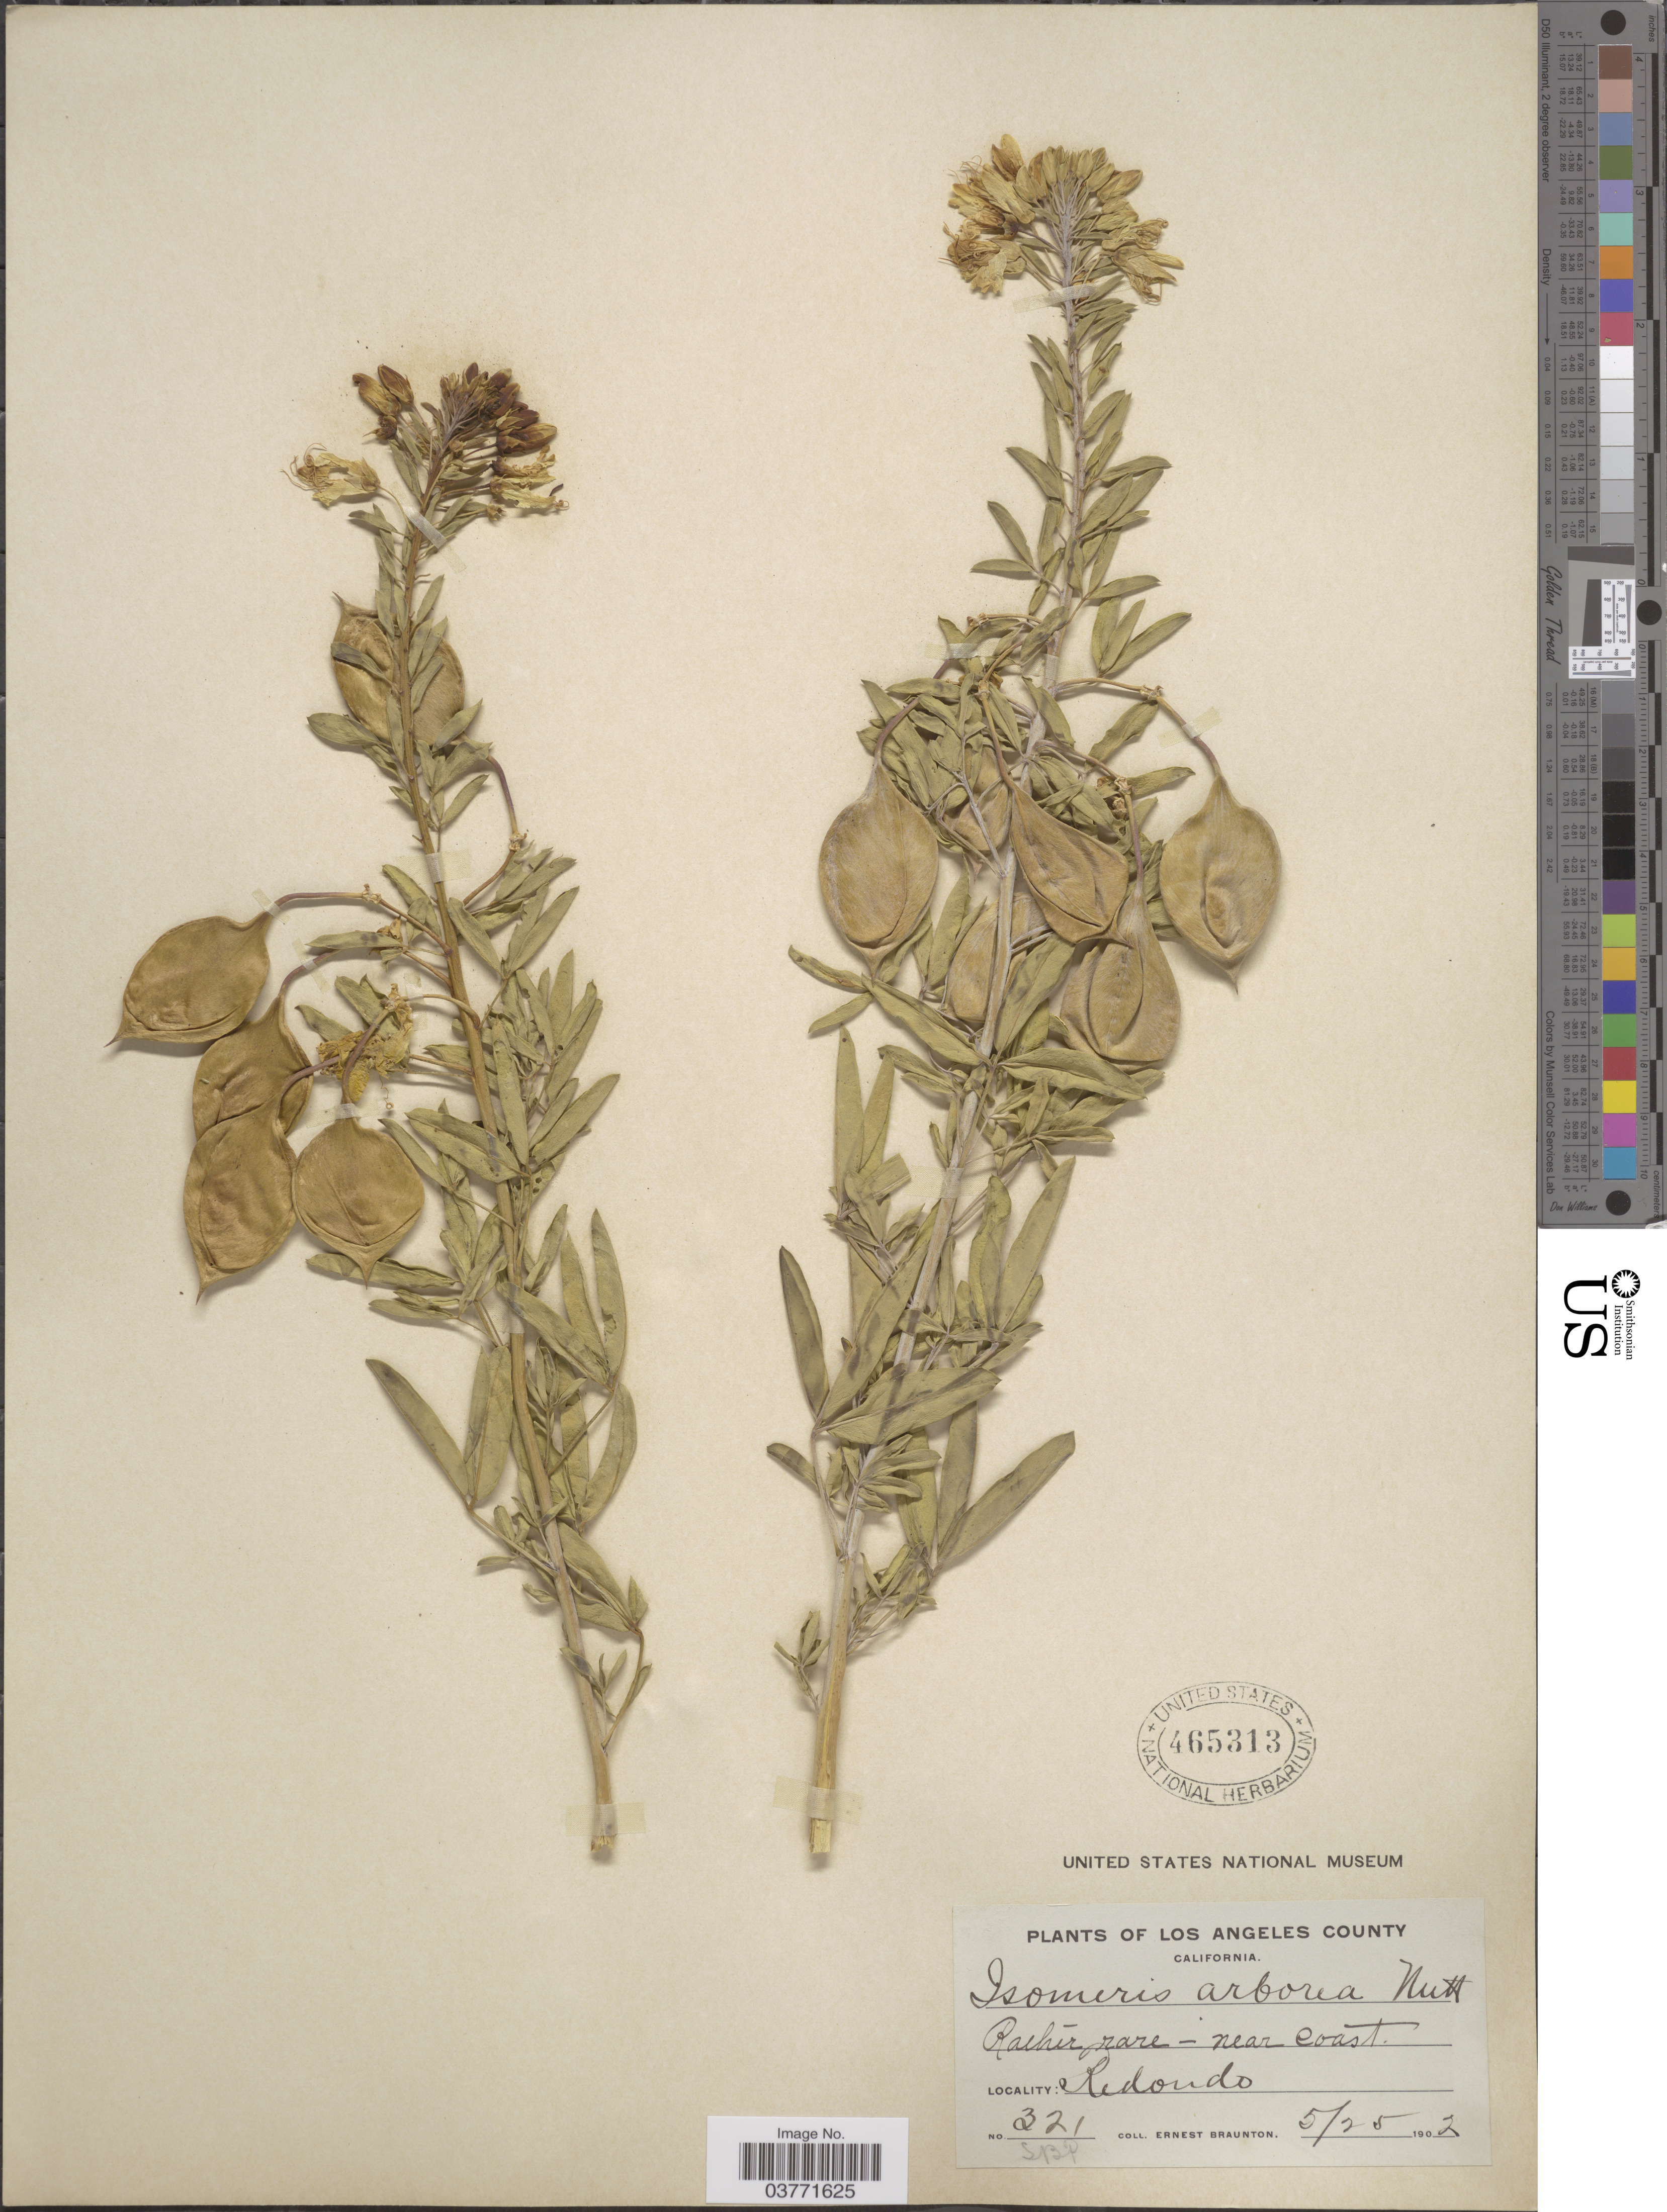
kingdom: Plantae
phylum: Tracheophyta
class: Magnoliopsida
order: Brassicales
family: Cleomaceae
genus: Cleomella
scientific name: Cleomella arborea var. arborea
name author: (Nutt.) Roalson & J.C. Hall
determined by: Strong, Mark T., (BOT), Smithsonian Institution - National Museum of Natural History (UNITED STATES)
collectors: E. Braunton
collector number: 321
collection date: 1902-05-25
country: United States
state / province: California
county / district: Los Angeles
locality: Los Angeles County. Redondo.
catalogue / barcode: US 465313